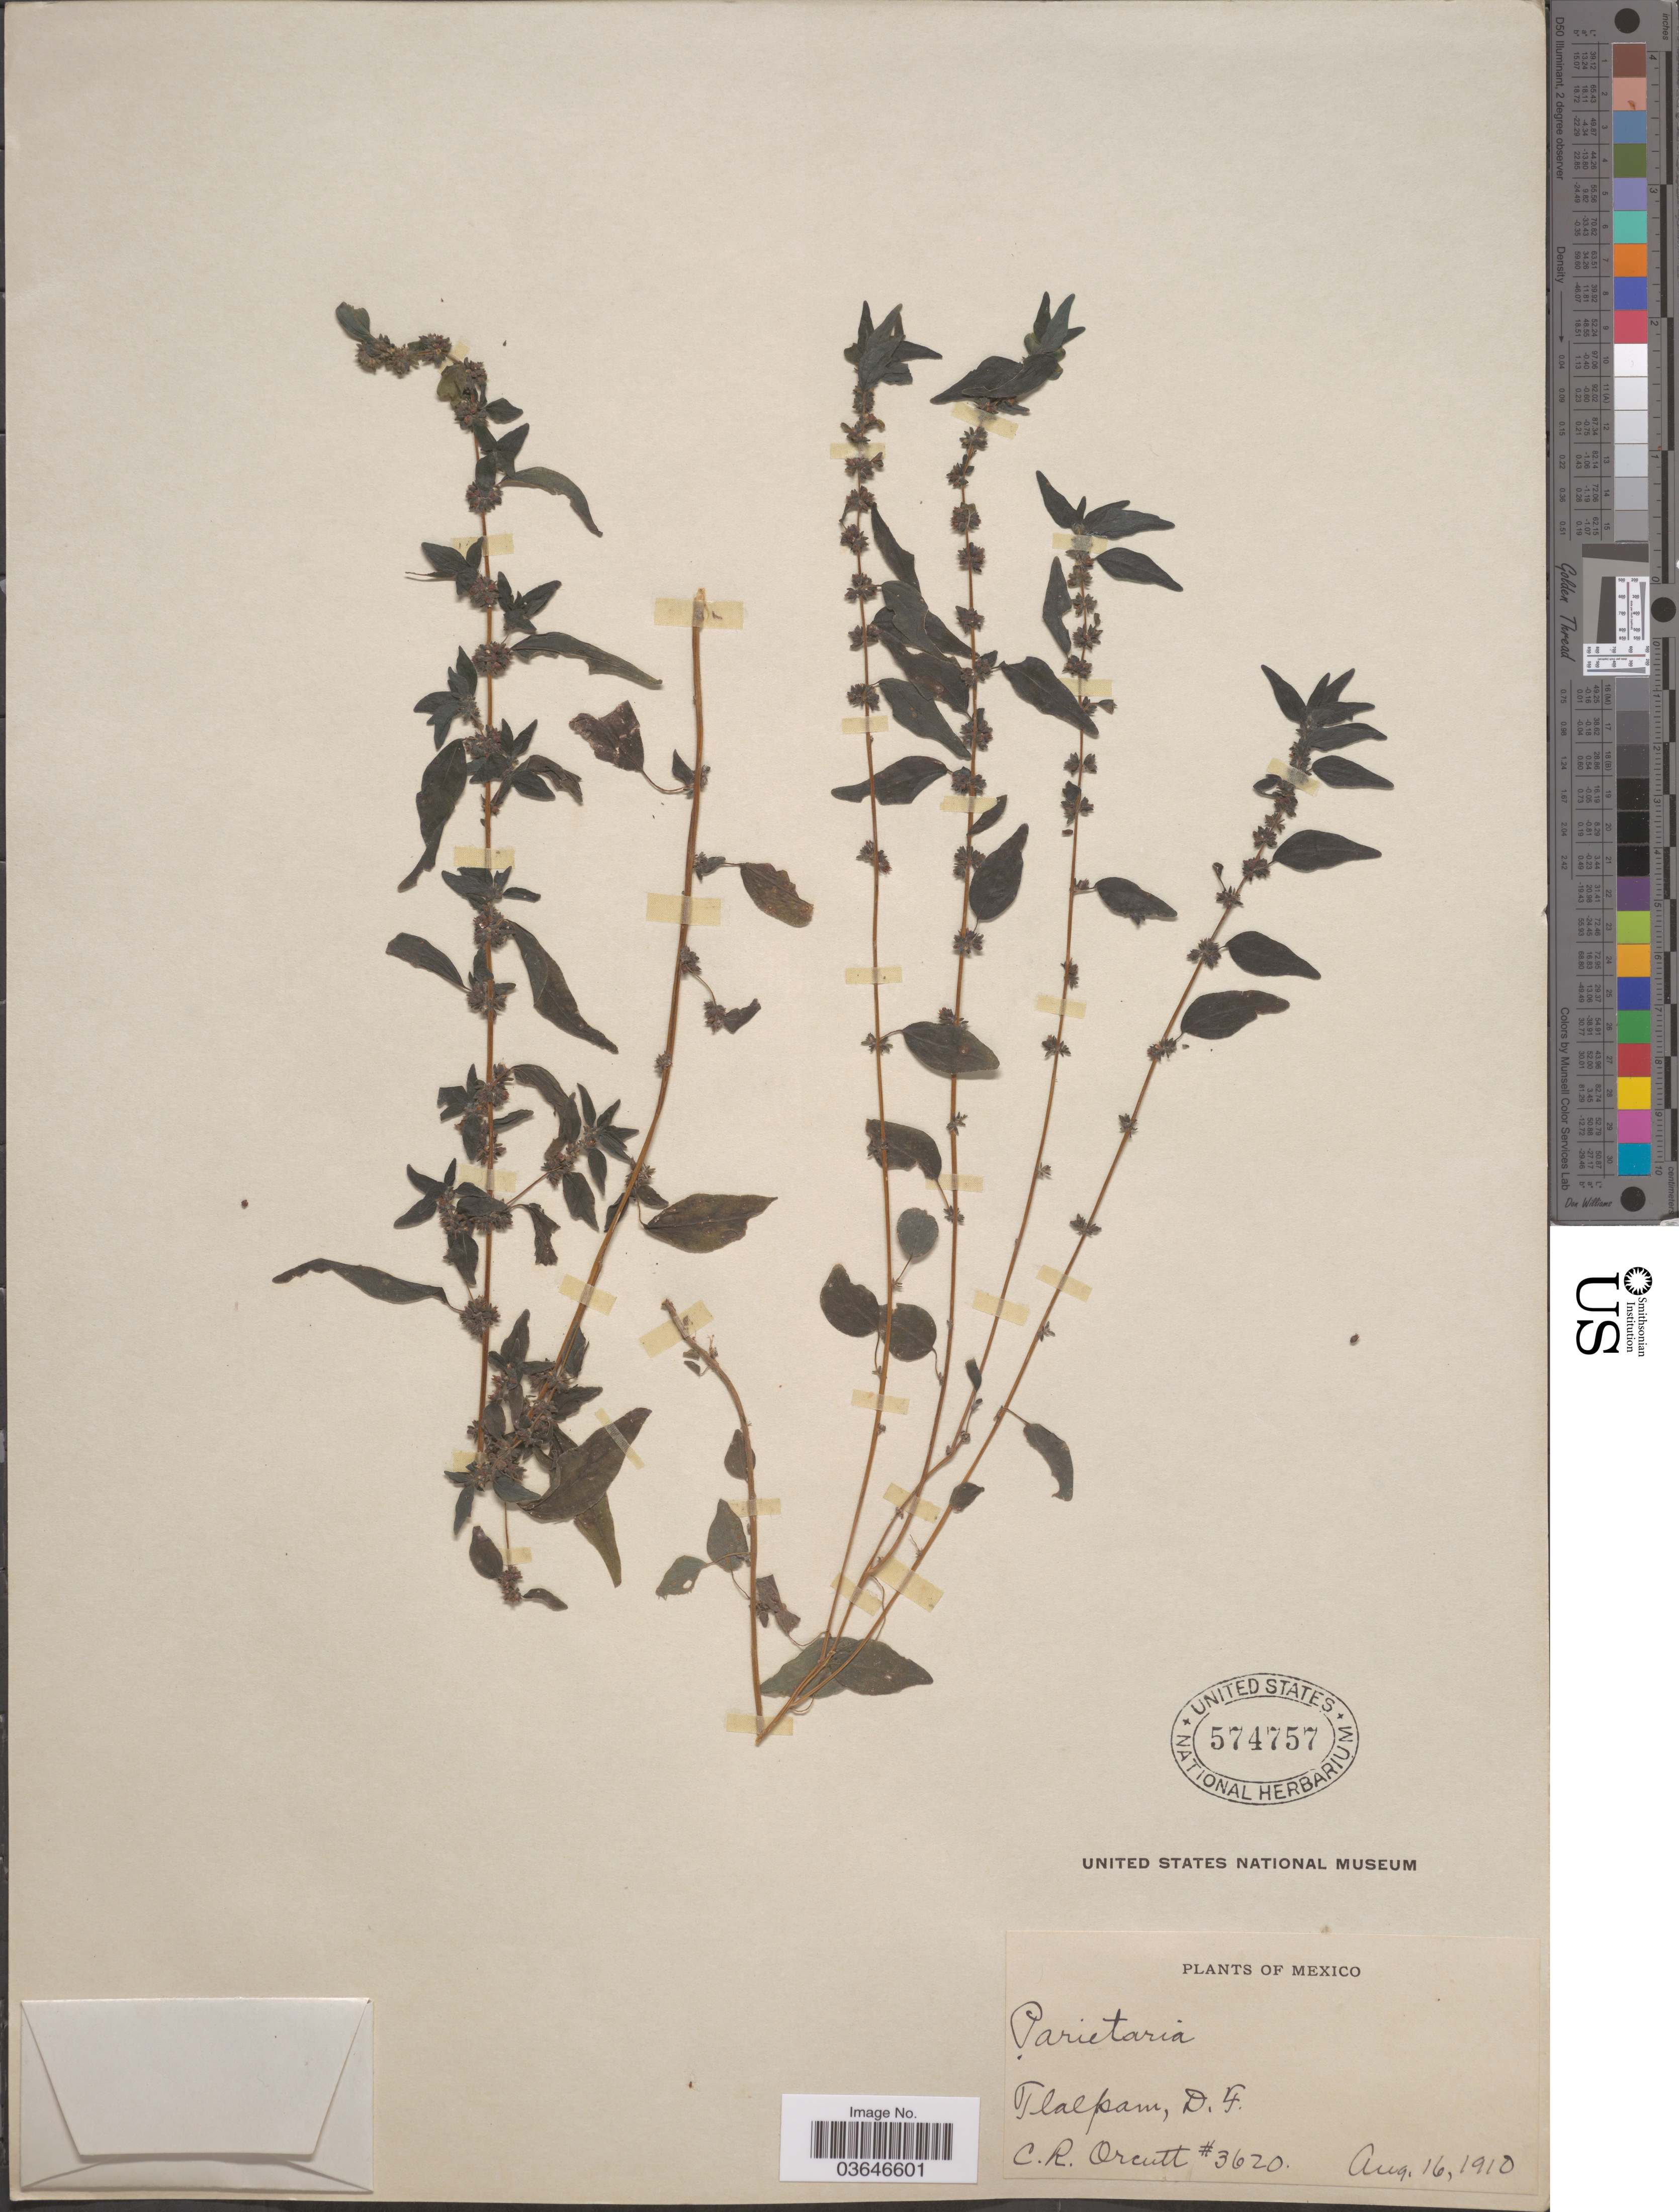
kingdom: Plantae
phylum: Tracheophyta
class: Magnoliopsida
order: Rosales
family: Urticaceae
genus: Parietaria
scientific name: Parietaria sp.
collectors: C. R. Orcutt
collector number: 3620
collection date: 1910-08-16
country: Mexico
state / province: Distrito Federal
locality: Tlalpam.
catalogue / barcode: US 574757